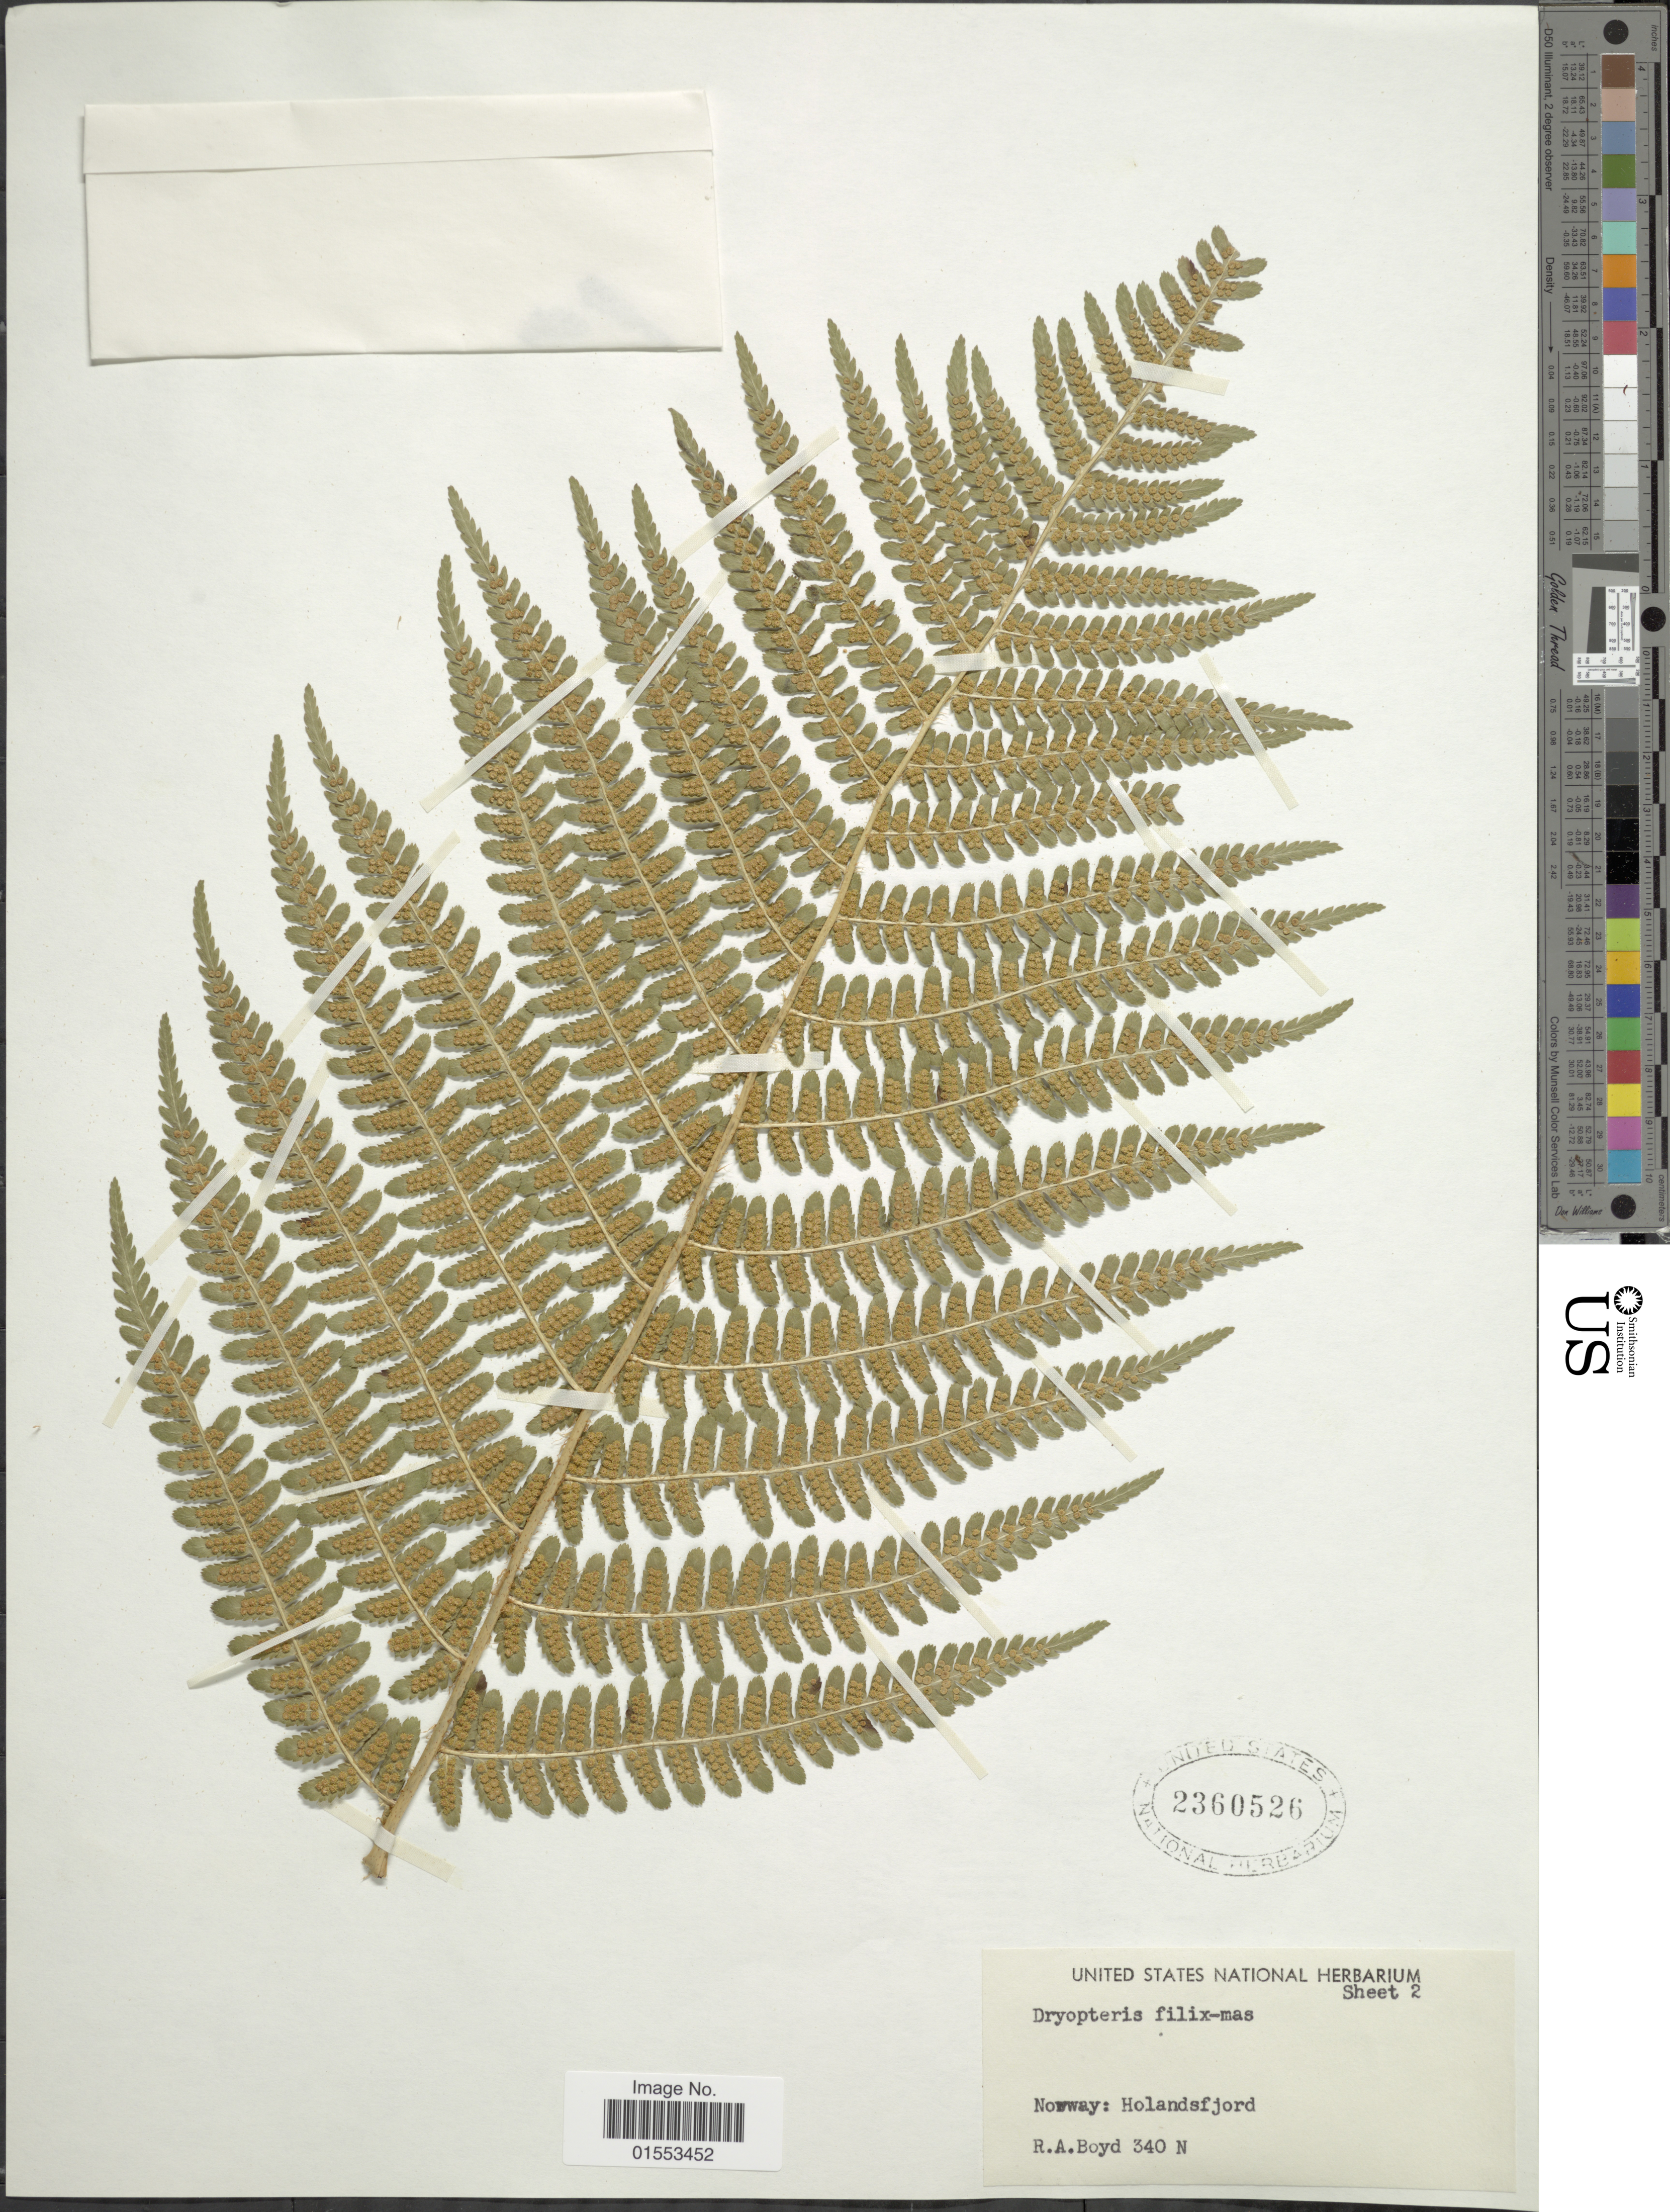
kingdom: Plantae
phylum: Tracheophyta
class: Polypodiopsida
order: Polypodiales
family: Dryopteridaceae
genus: Dryopteris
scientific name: Dryopteris filix-mas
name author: (L.) Schott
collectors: R. Boyd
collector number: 340N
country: Norway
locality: Norway: Holandsfjord.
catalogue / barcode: US 2360526